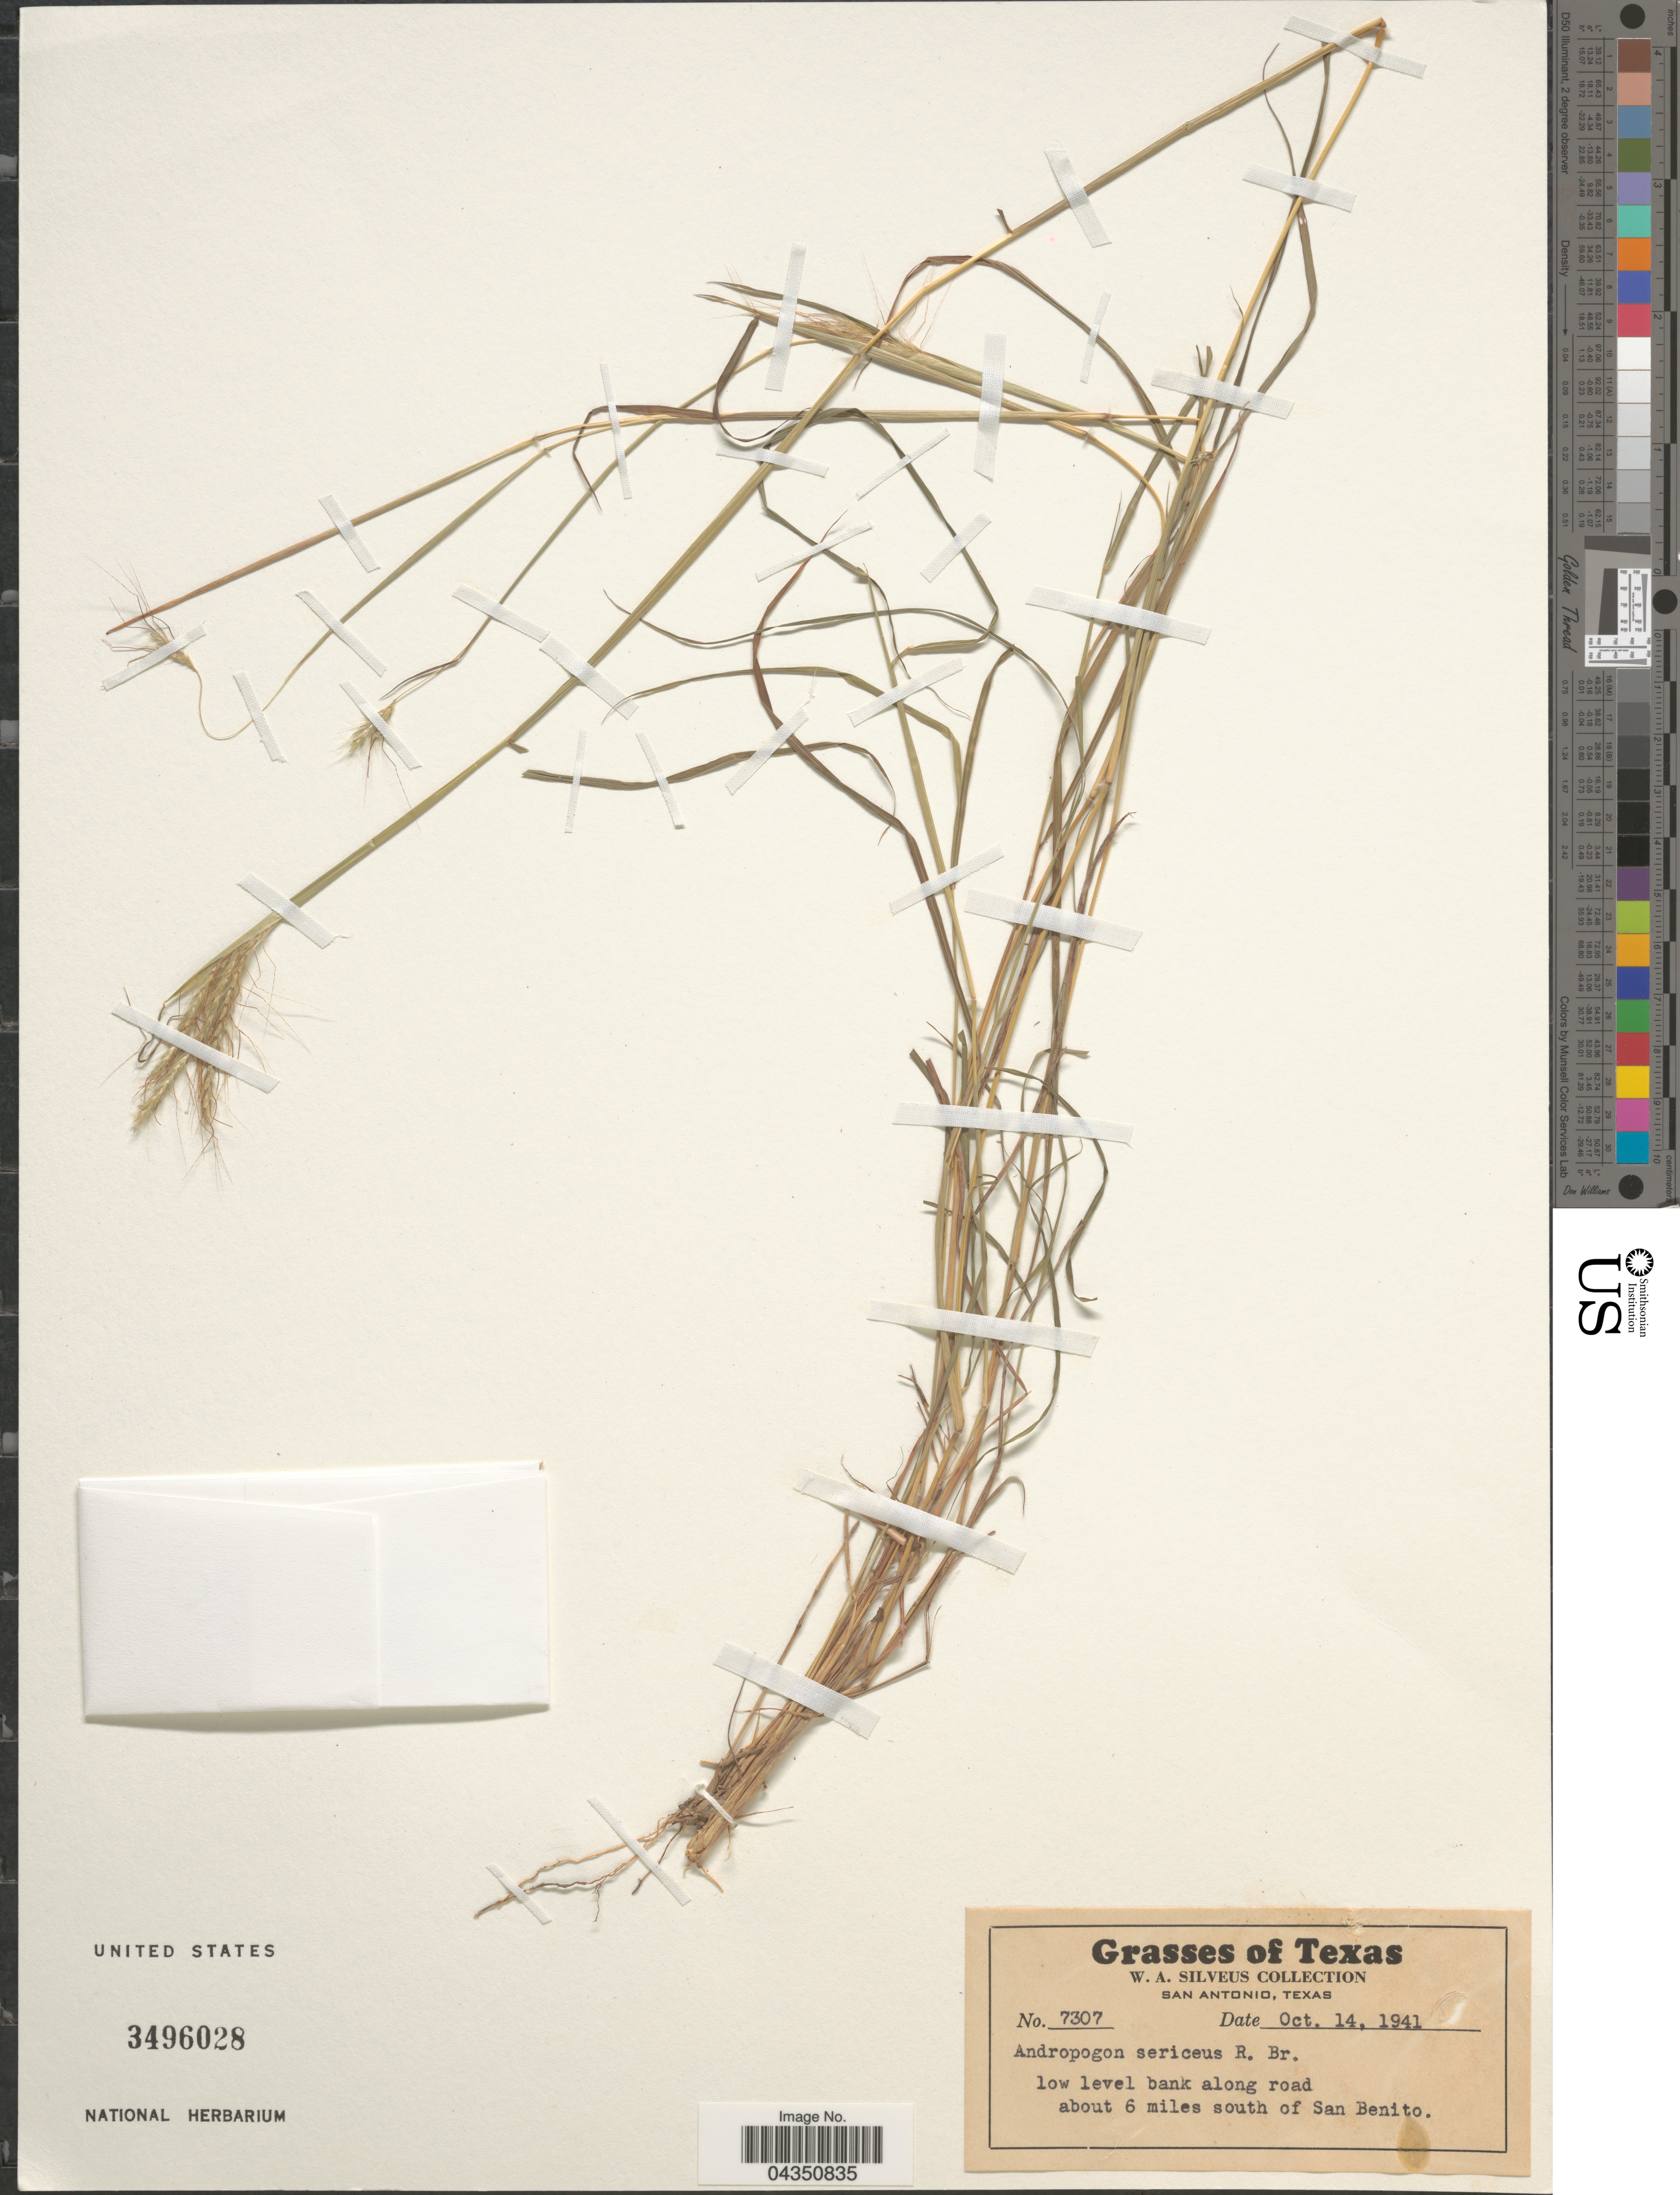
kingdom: Plantae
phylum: Tracheophyta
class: Liliopsida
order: Poales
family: Poaceae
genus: Dichanthium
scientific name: Dichanthium sericeum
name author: (R. Br.) A. Camus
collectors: W. Silveus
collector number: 7307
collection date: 1941-10-14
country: United States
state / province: Texas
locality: Low level bank along road about 6 miles south of San Benito.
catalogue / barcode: US 3496028